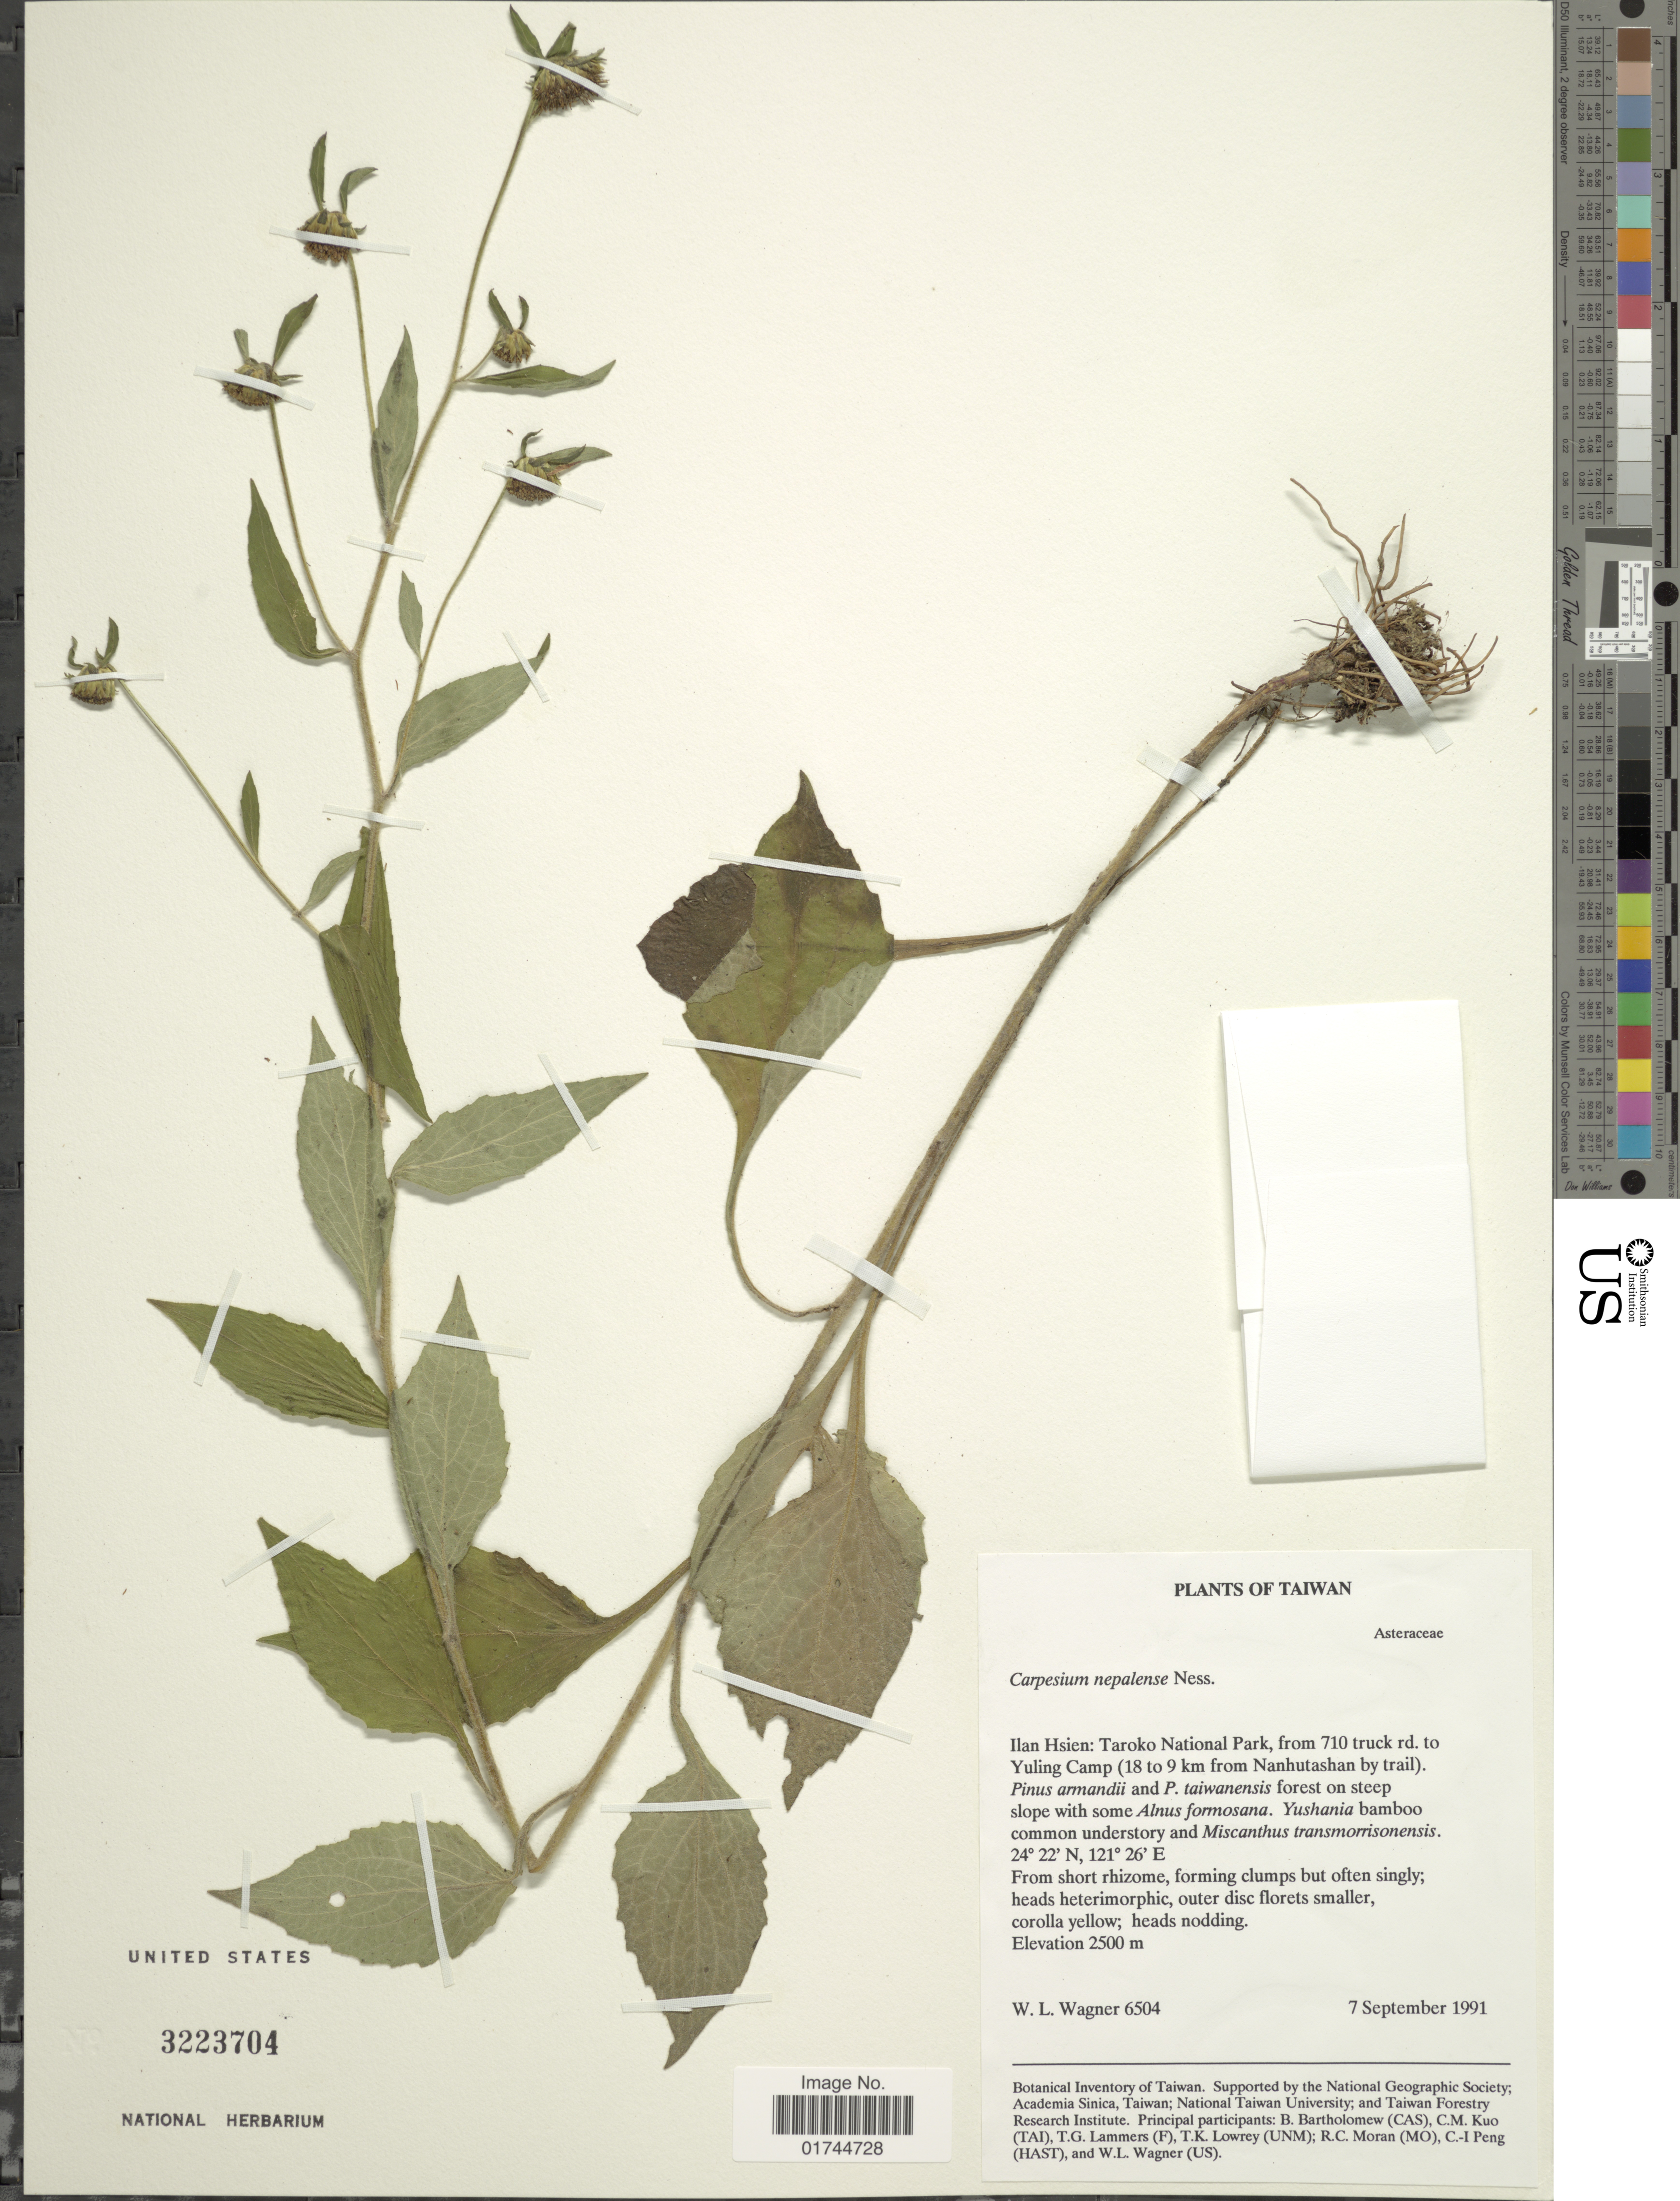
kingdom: Plantae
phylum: Tracheophyta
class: Magnoliopsida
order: Asterales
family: Asteraceae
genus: Carpesium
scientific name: Carpesium nepalense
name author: Less.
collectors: W. L. Wagner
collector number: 6504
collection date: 1991-09-07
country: Taiwan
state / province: Ilan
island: Taiwan [Formosa]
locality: Ilan Hsien: Taroko National Park, from 710 truck rd. to Yuling Camp (18 to 9 km from Nanhutashan by trail)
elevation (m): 2500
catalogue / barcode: US 3223704